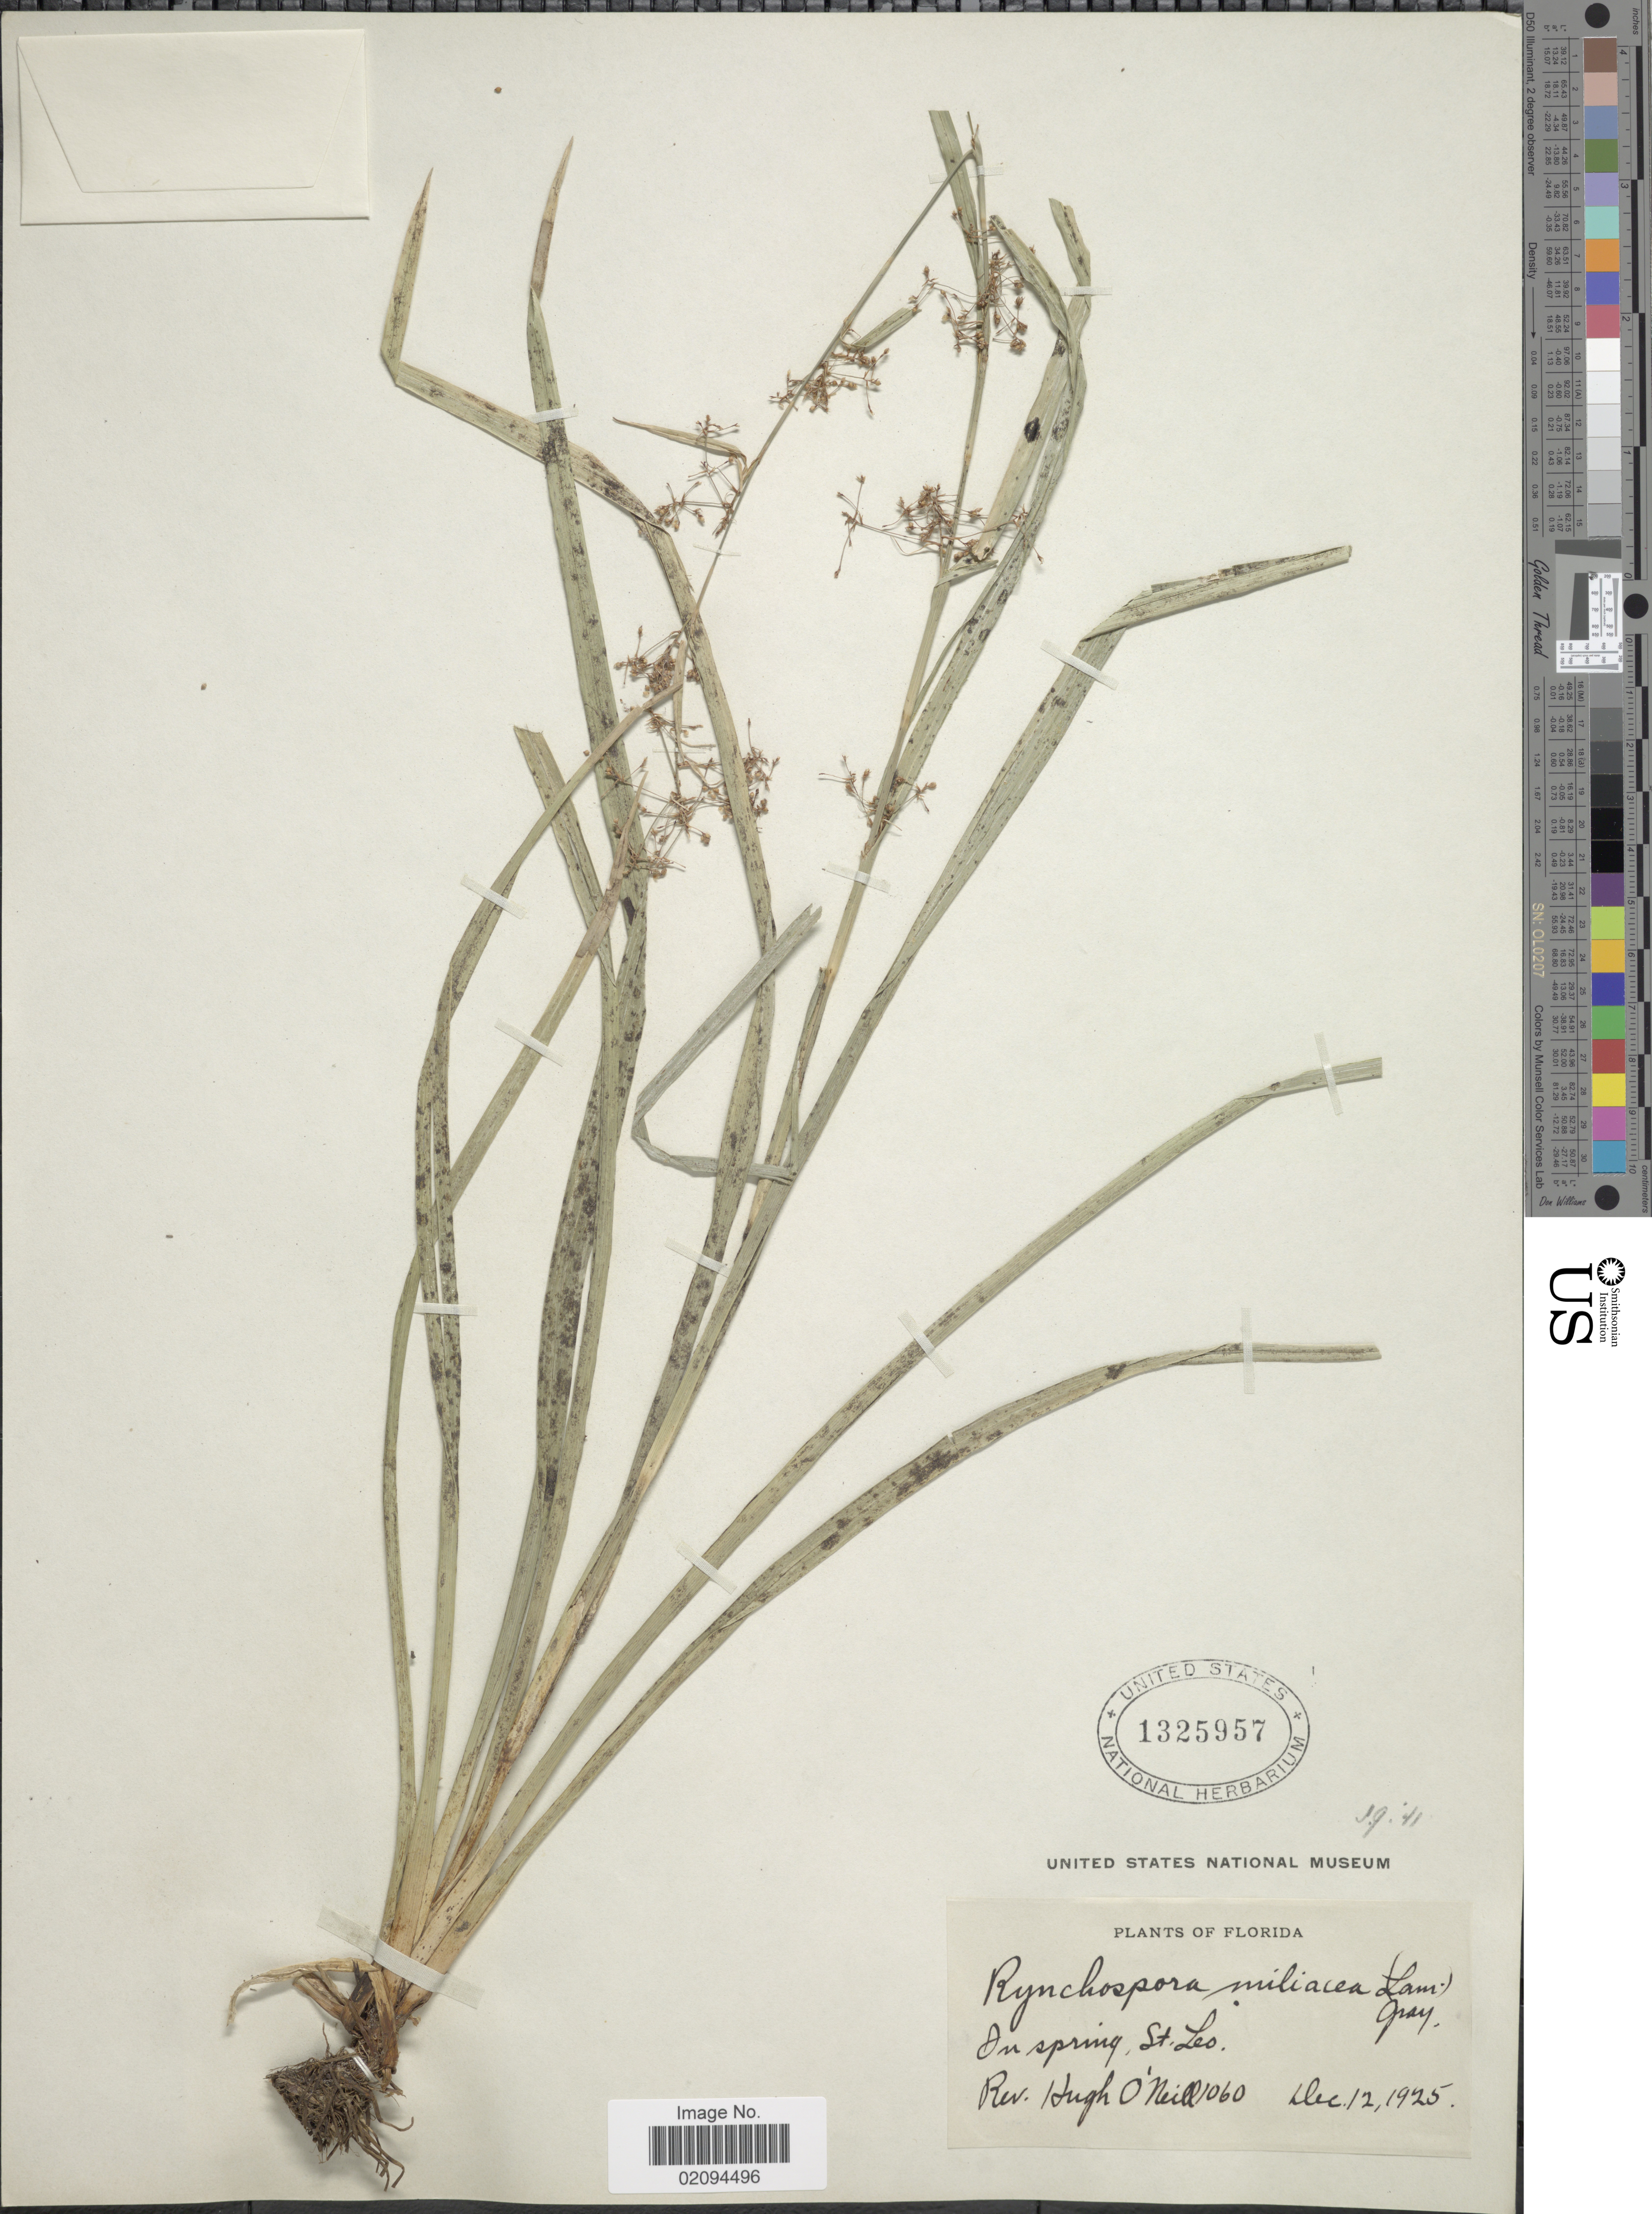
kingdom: Plantae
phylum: Tracheophyta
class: Liliopsida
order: Poales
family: Cyperaceae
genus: Rhynchospora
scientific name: Rhynchospora miliacea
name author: (Lam.) A. Gray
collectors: H. O'Neill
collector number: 1060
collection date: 1925-12-12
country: United States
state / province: Florida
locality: In spring, St. Leo.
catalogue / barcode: US 1325957